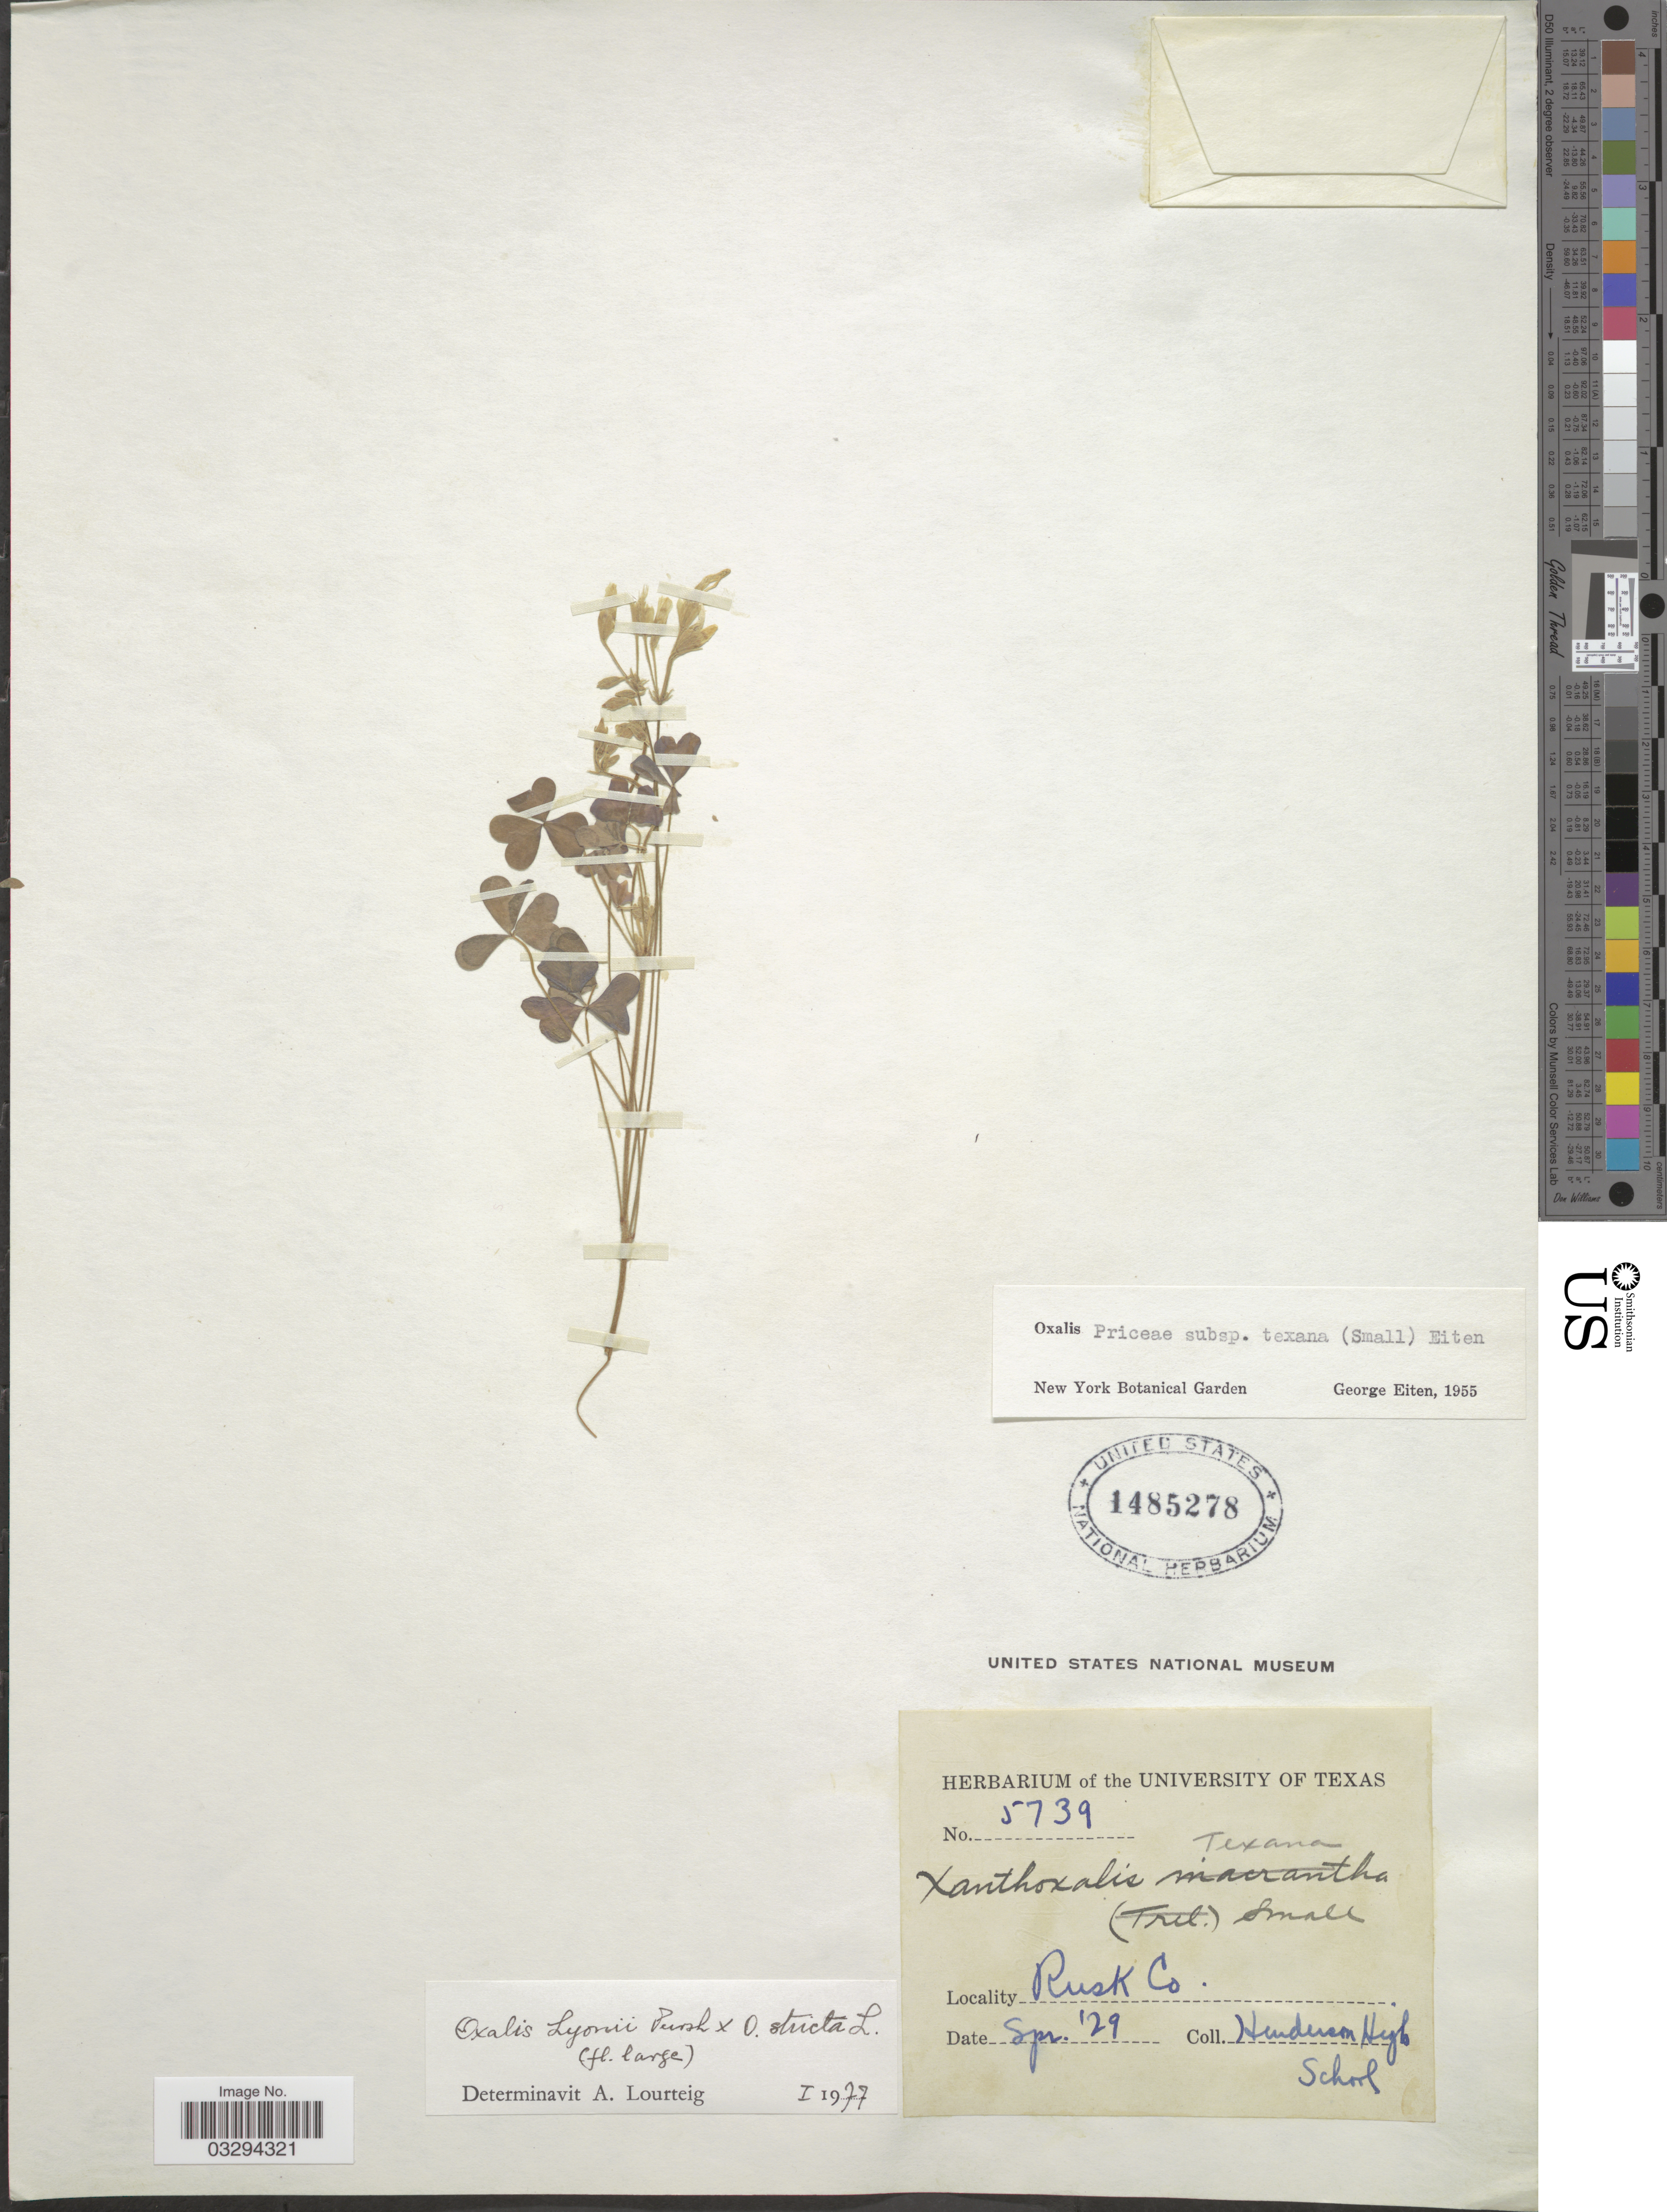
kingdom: Plantae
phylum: Tracheophyta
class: Magnoliopsida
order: Oxalidales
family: Oxalidaceae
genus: Oxalis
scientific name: Oxalis lyonii x O. stricta L.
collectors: Henderson High School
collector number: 5739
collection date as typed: Spr. '29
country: United States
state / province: Texas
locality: Rusk Co.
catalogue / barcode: US 1485278